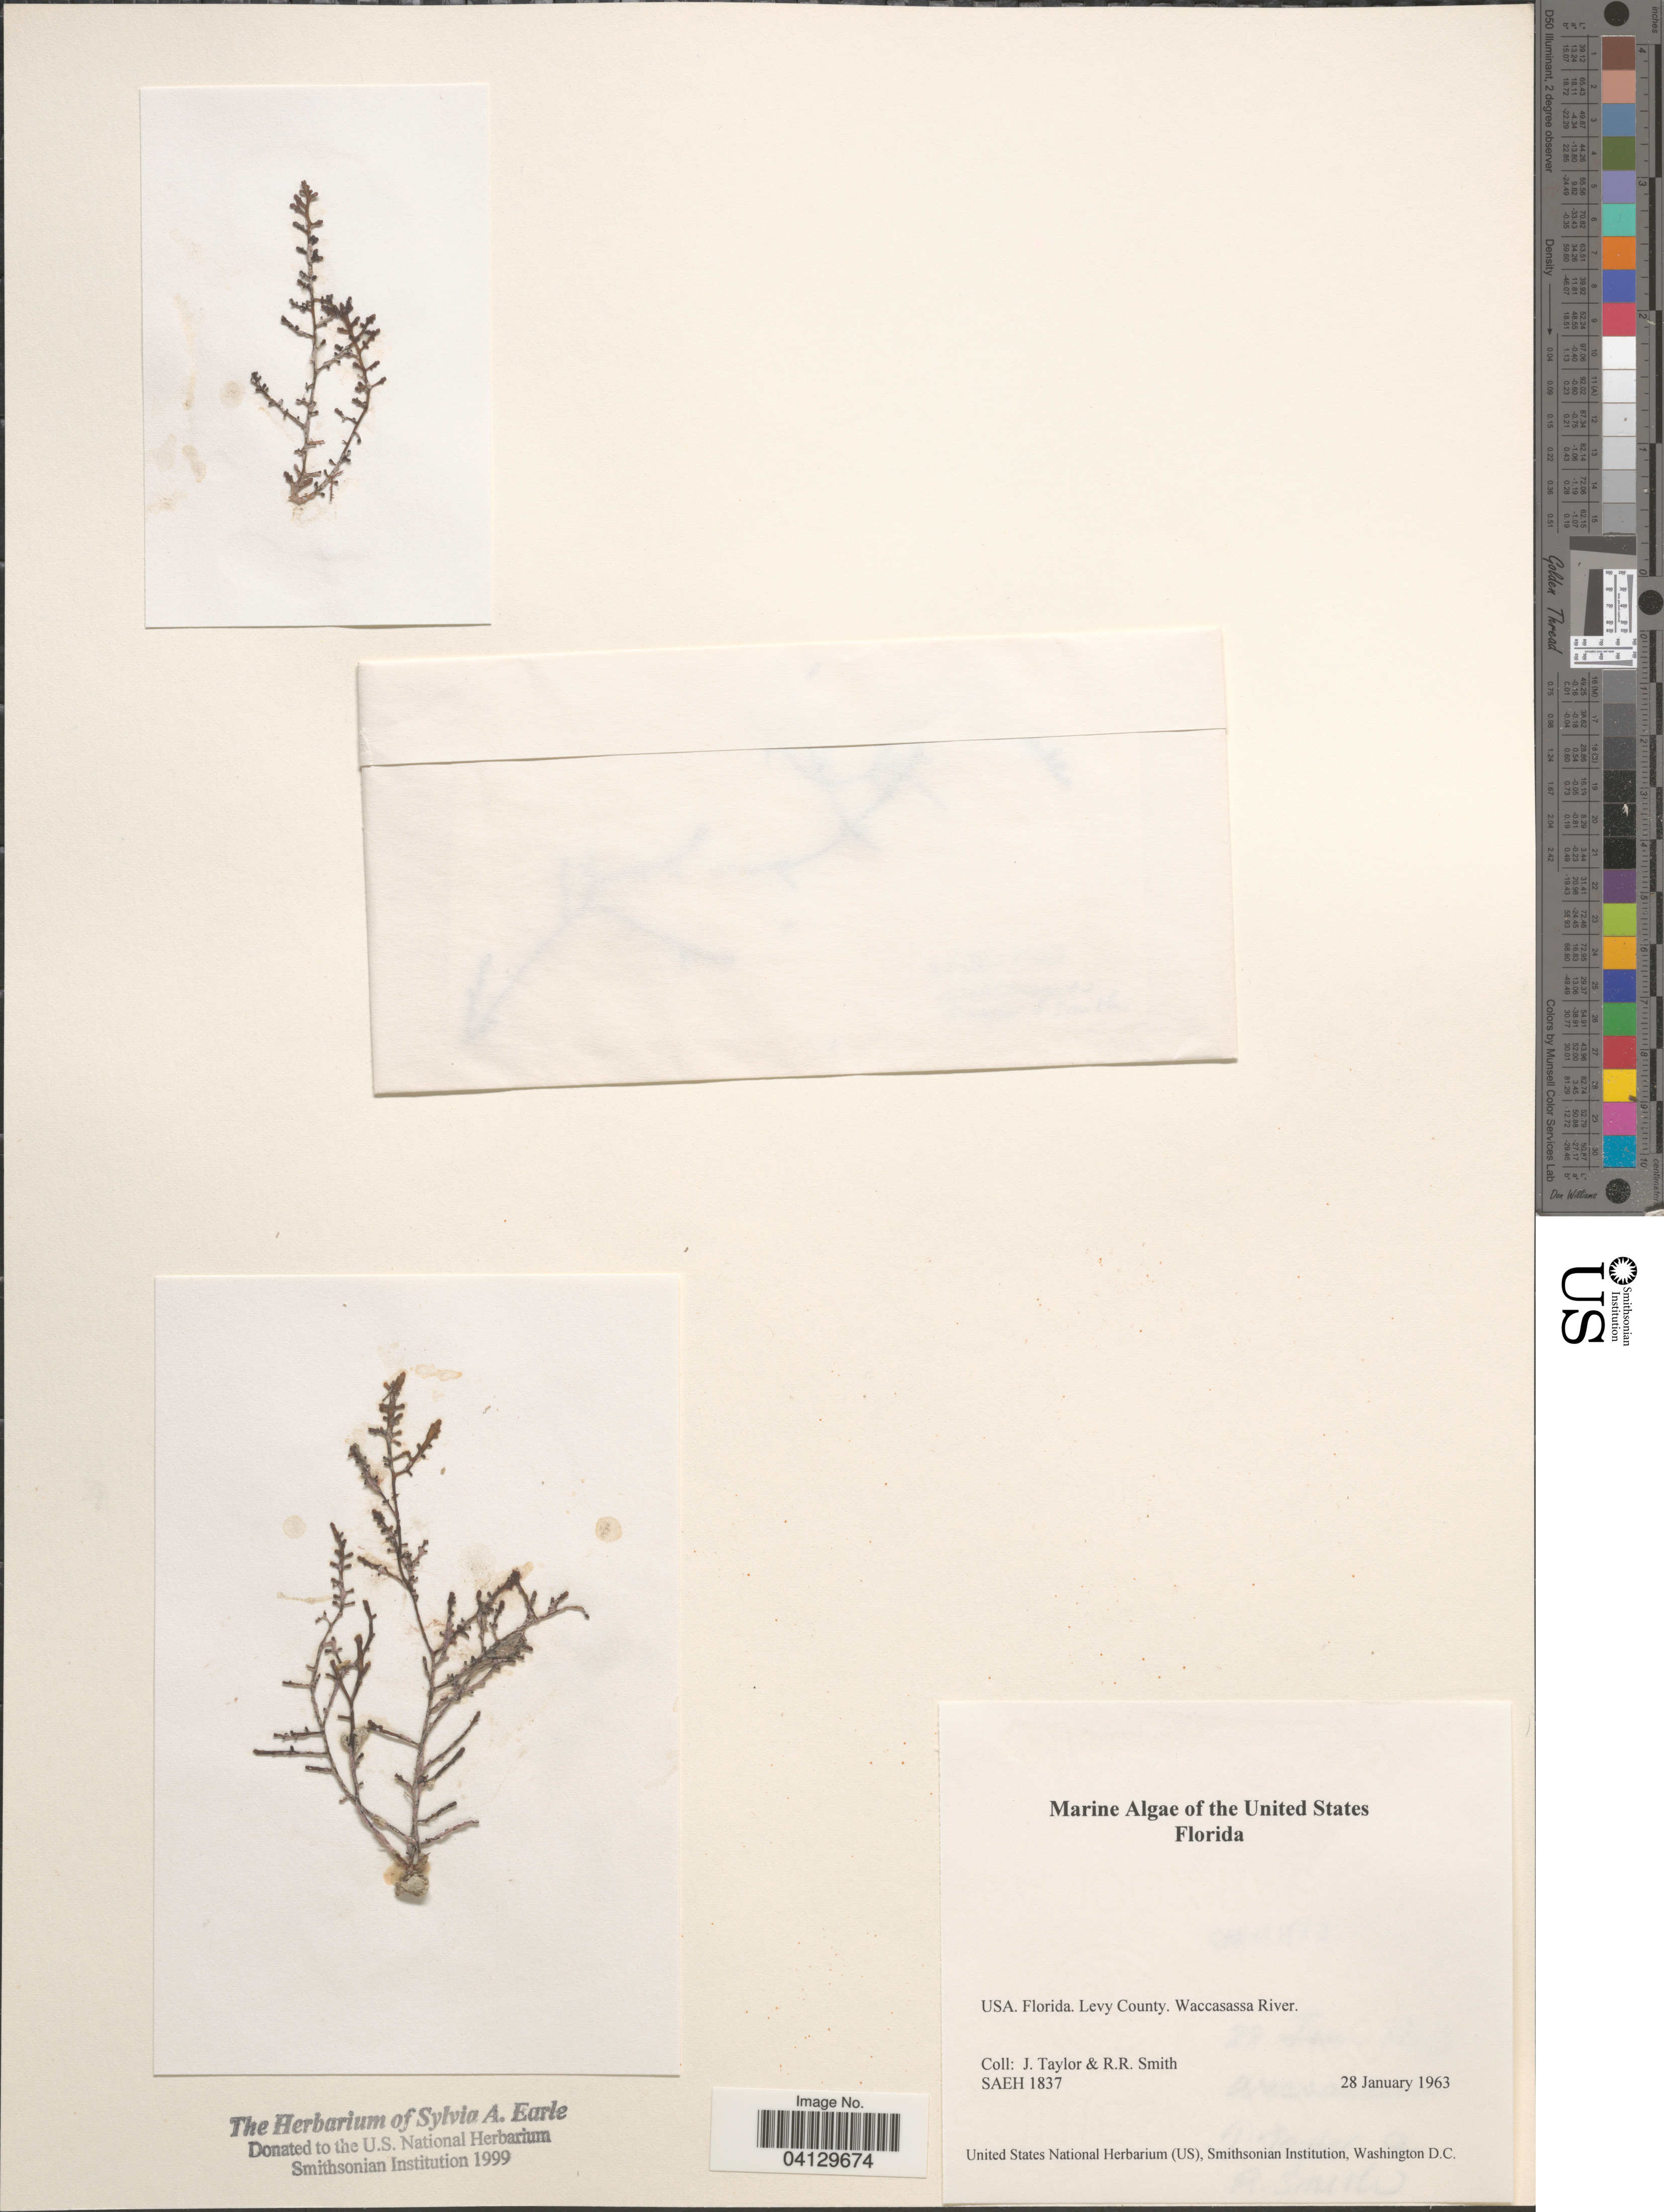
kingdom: Plantae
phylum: Rhodophyta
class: Florideophyceae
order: Corallinales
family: Corallinaceae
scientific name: Crustose Coralline Algae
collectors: J. Taylor & R. Smith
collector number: SAEH1837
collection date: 1963-01-28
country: United States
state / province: Florida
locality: Levy County. Waccasassa River.